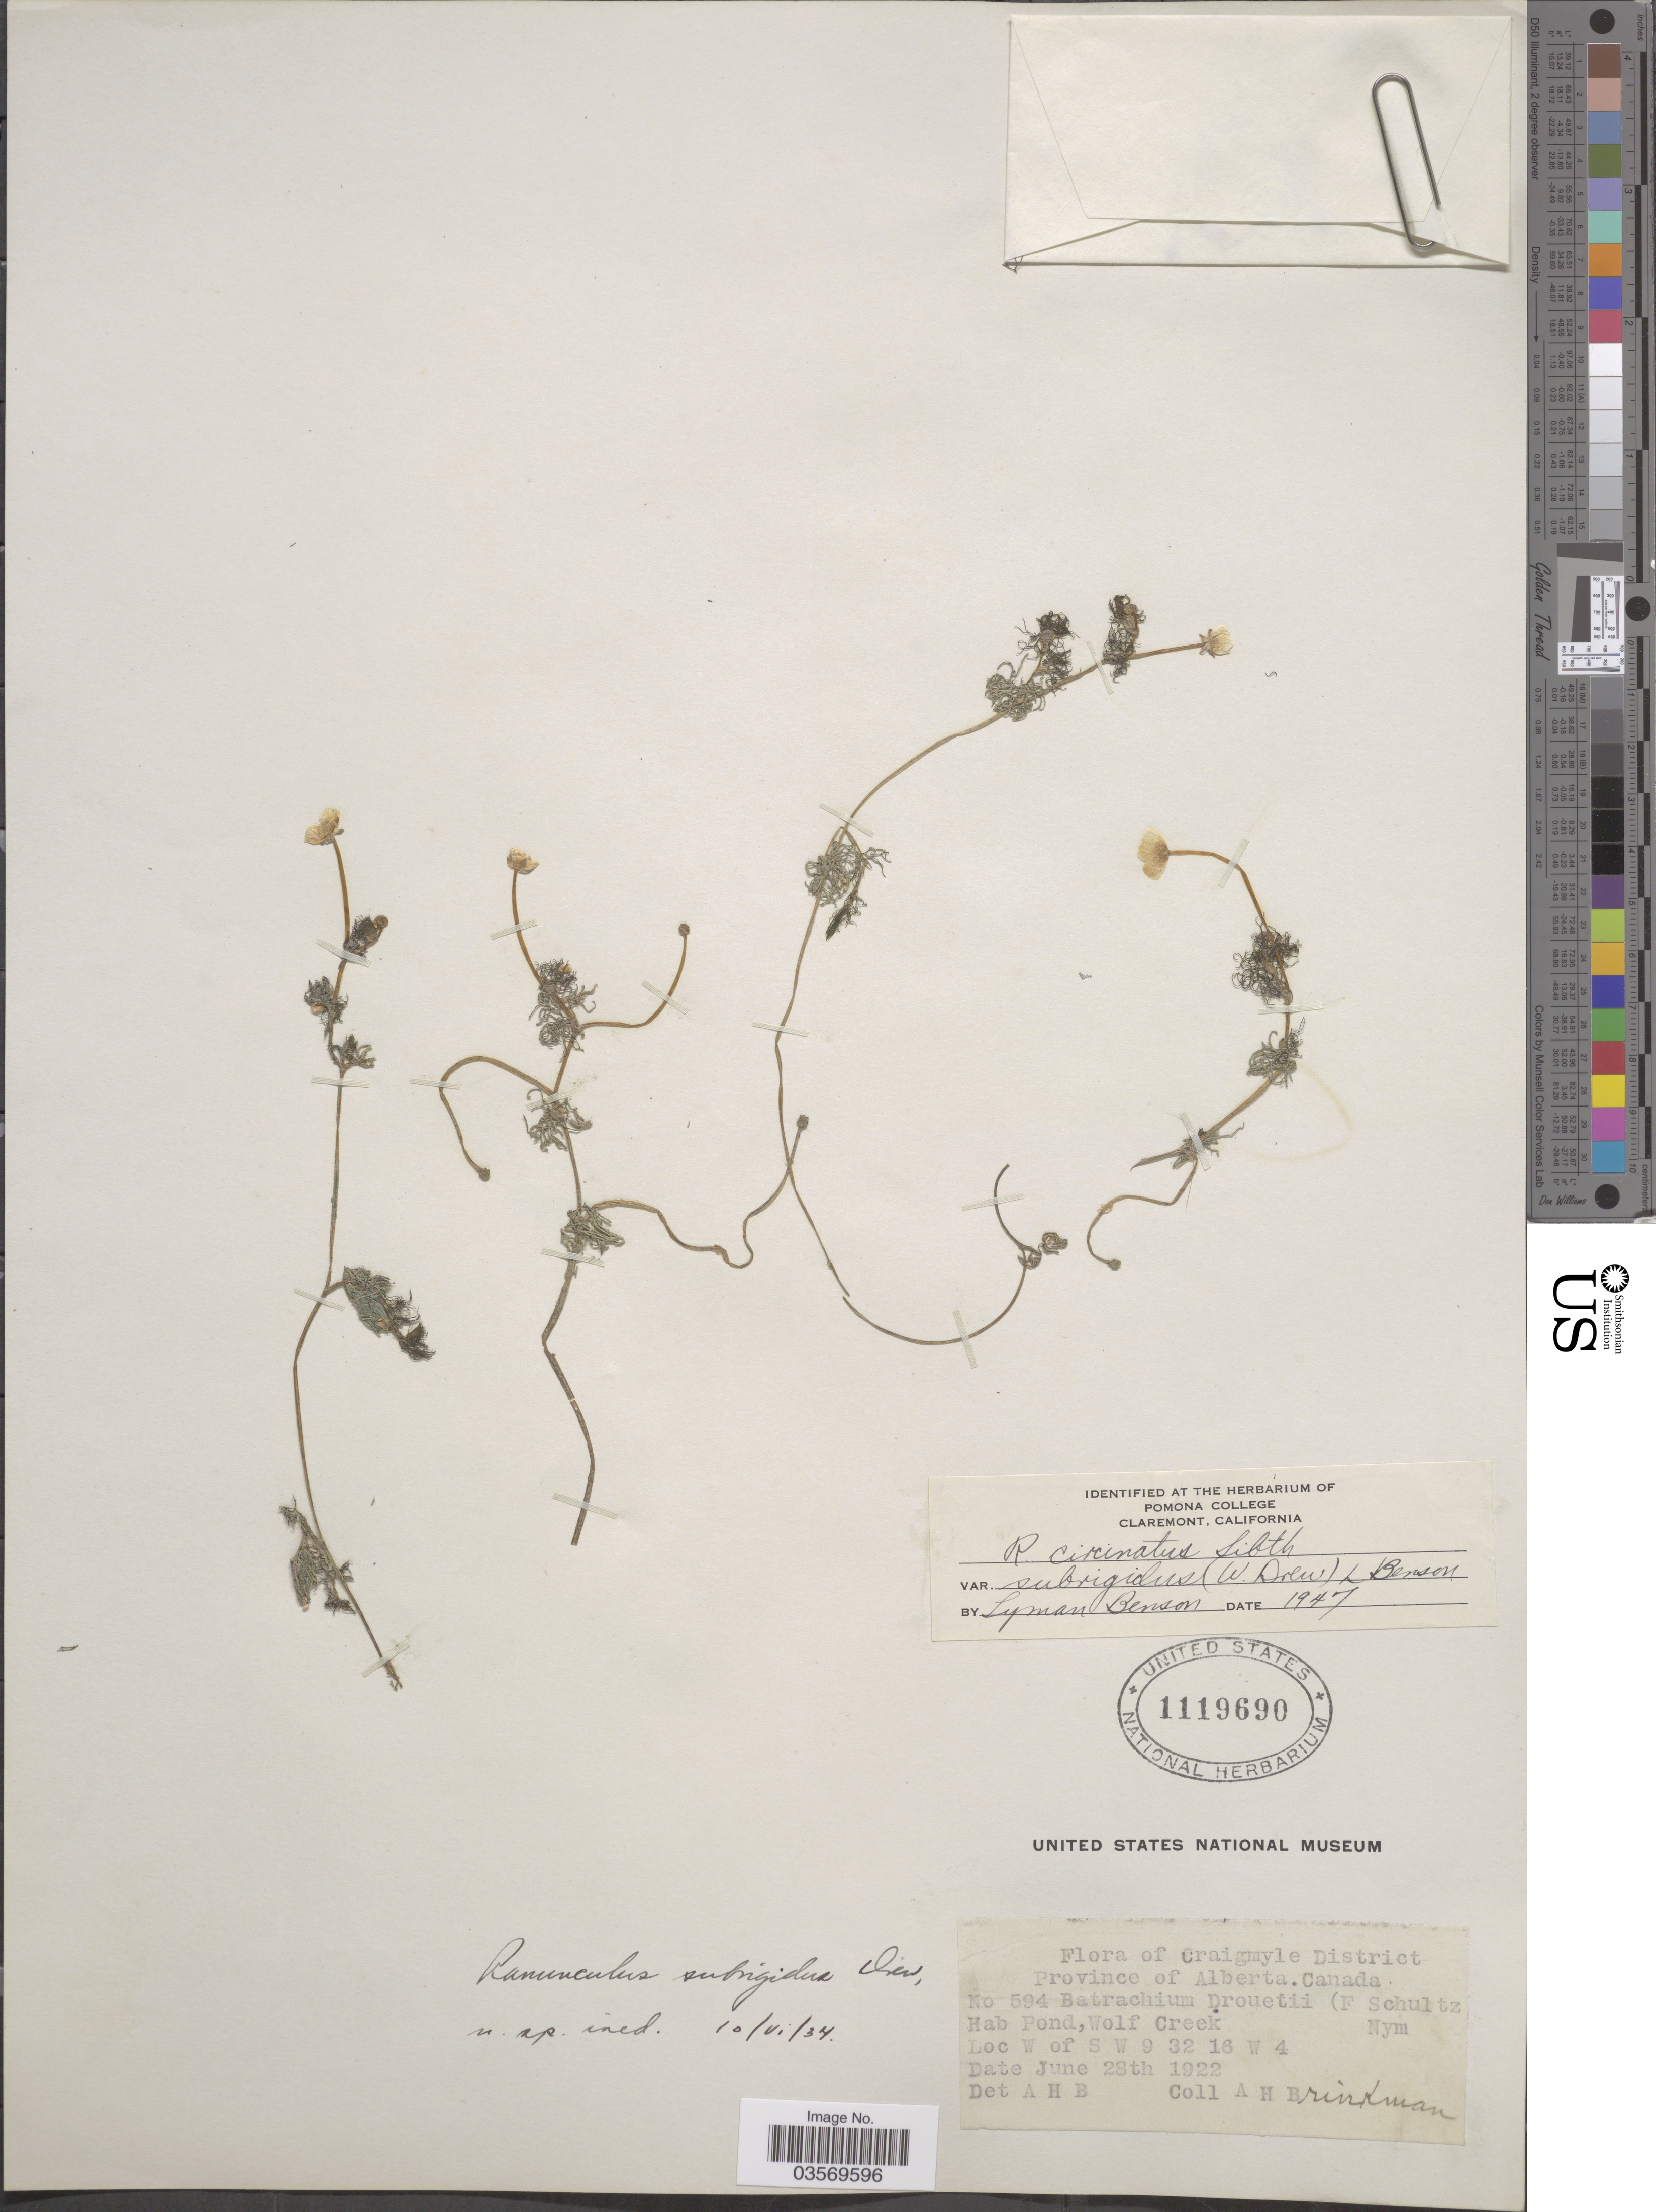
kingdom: Plantae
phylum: Tracheophyta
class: Magnoliopsida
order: Ranunculales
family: Ranunculaceae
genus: Ranunculus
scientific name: Ranunculus subrigidus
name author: W.B. Drew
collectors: A. Brinkman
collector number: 594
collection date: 1922-06-28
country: Canada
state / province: Alberta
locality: Craigmyle District. Pond, Wolf Creek. W of S W 9 32 16 W 4.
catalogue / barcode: US 1119690